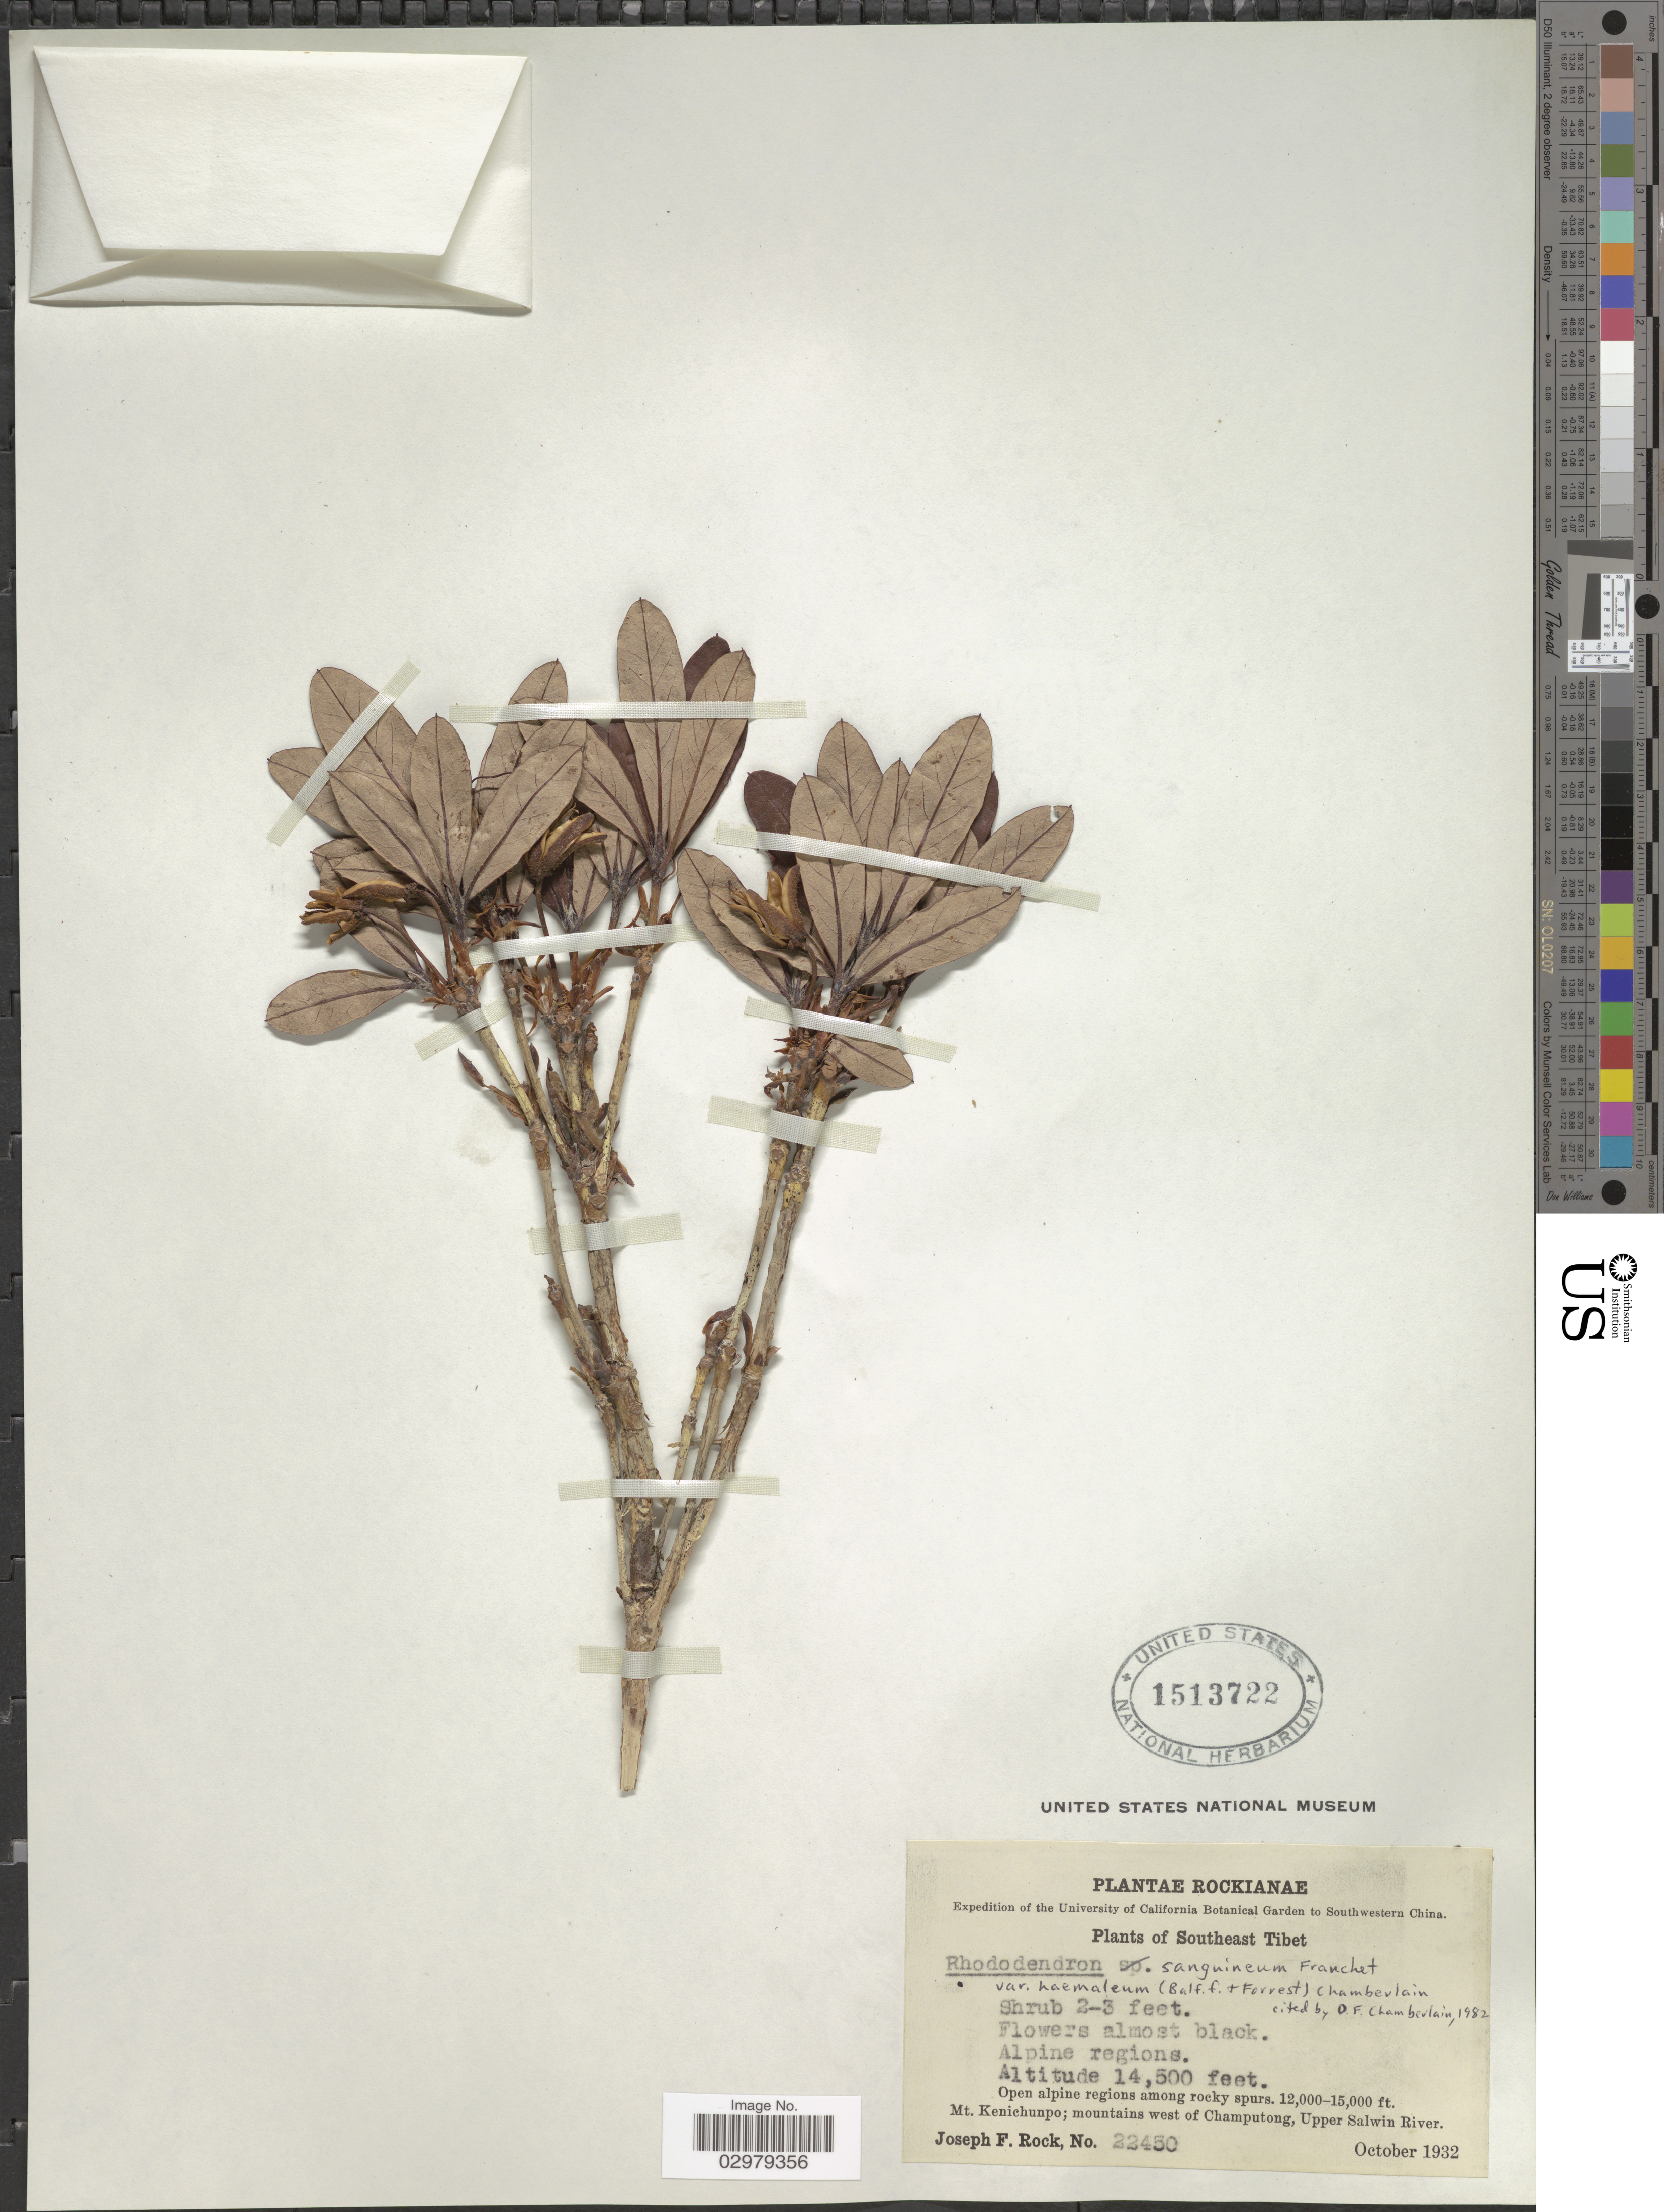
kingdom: Plantae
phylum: Tracheophyta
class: Magnoliopsida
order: Ericales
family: Ericaceae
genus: Rhododendron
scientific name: Rhododendron sp.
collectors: J. F. Rock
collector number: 22450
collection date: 1932-10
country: China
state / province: Xizang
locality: Southwestern China. Southeast Tibet. Alpine regions. Mt. Kenichunpo; mountains west of Champutong, Upper Salwin River.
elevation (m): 4420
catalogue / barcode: US 1513722